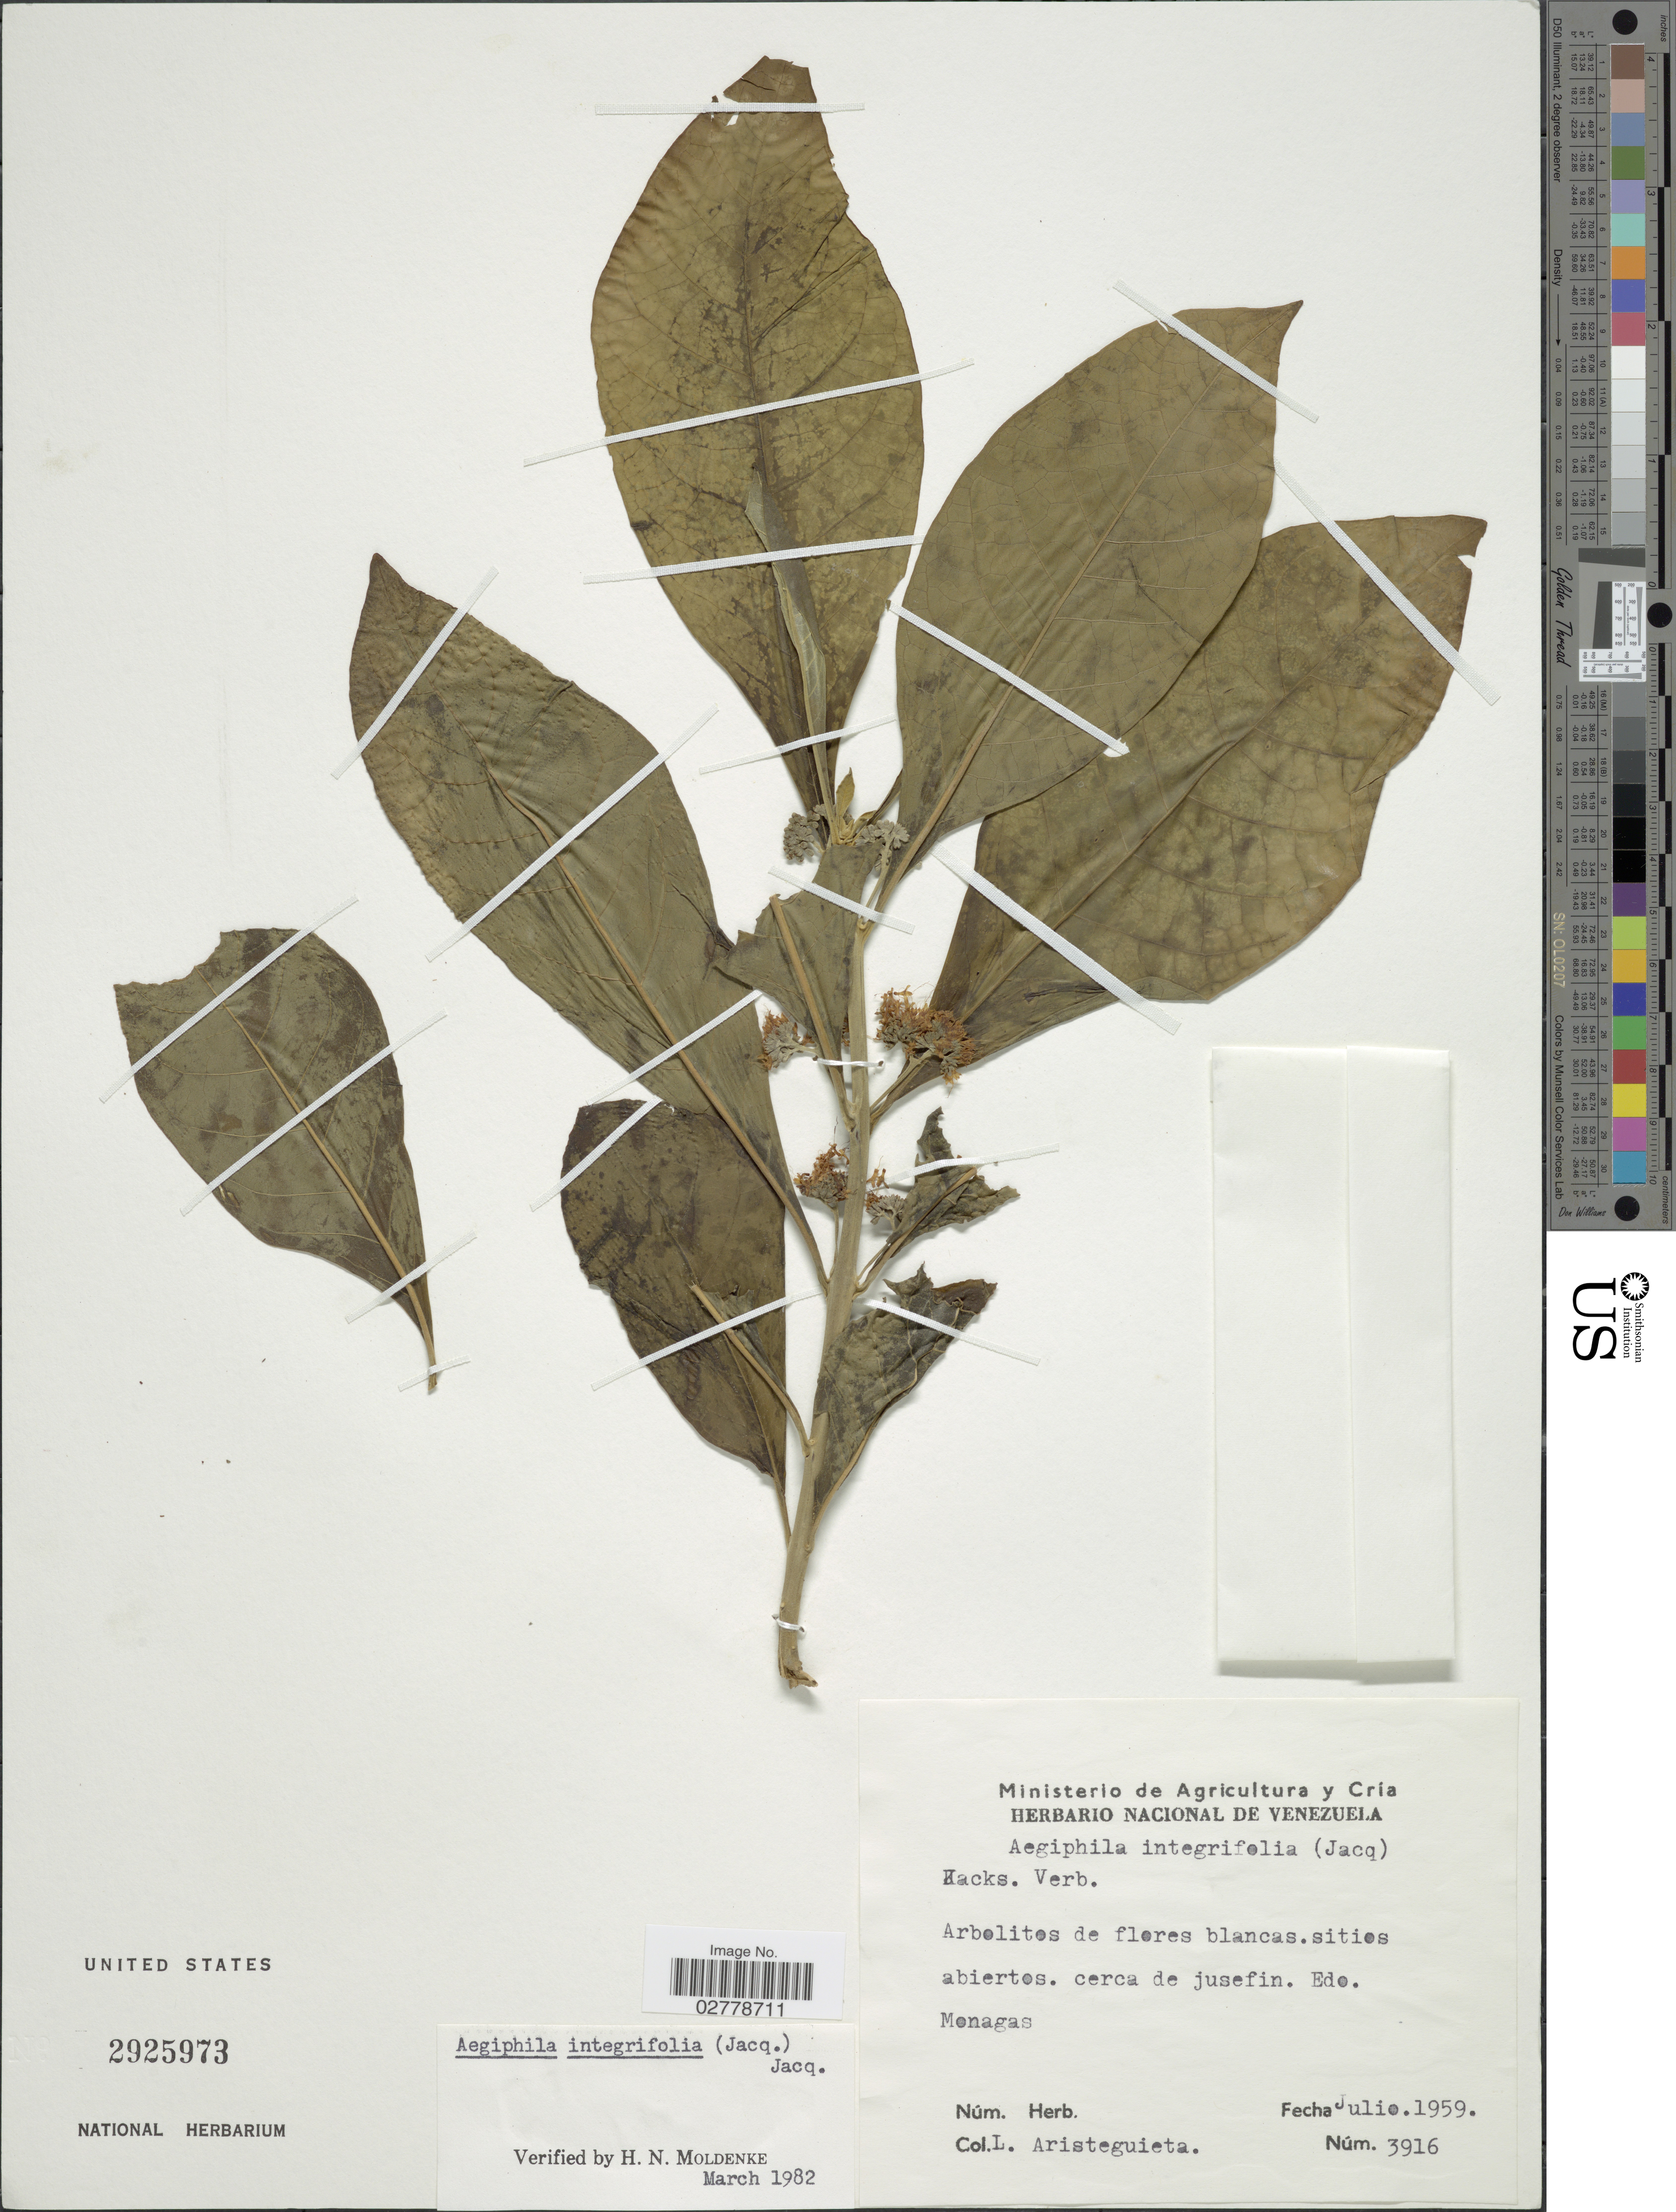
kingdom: Plantae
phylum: Tracheophyta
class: Magnoliopsida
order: Lamiales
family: Lamiaceae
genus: Aegiphila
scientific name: Aegiphila integrifolia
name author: (Jacq.) B.D. Jacks.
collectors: L. Aristeguieta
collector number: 3916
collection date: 1959-07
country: Venezuela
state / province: Monagas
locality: Edo. Monagas.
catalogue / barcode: US 2925973